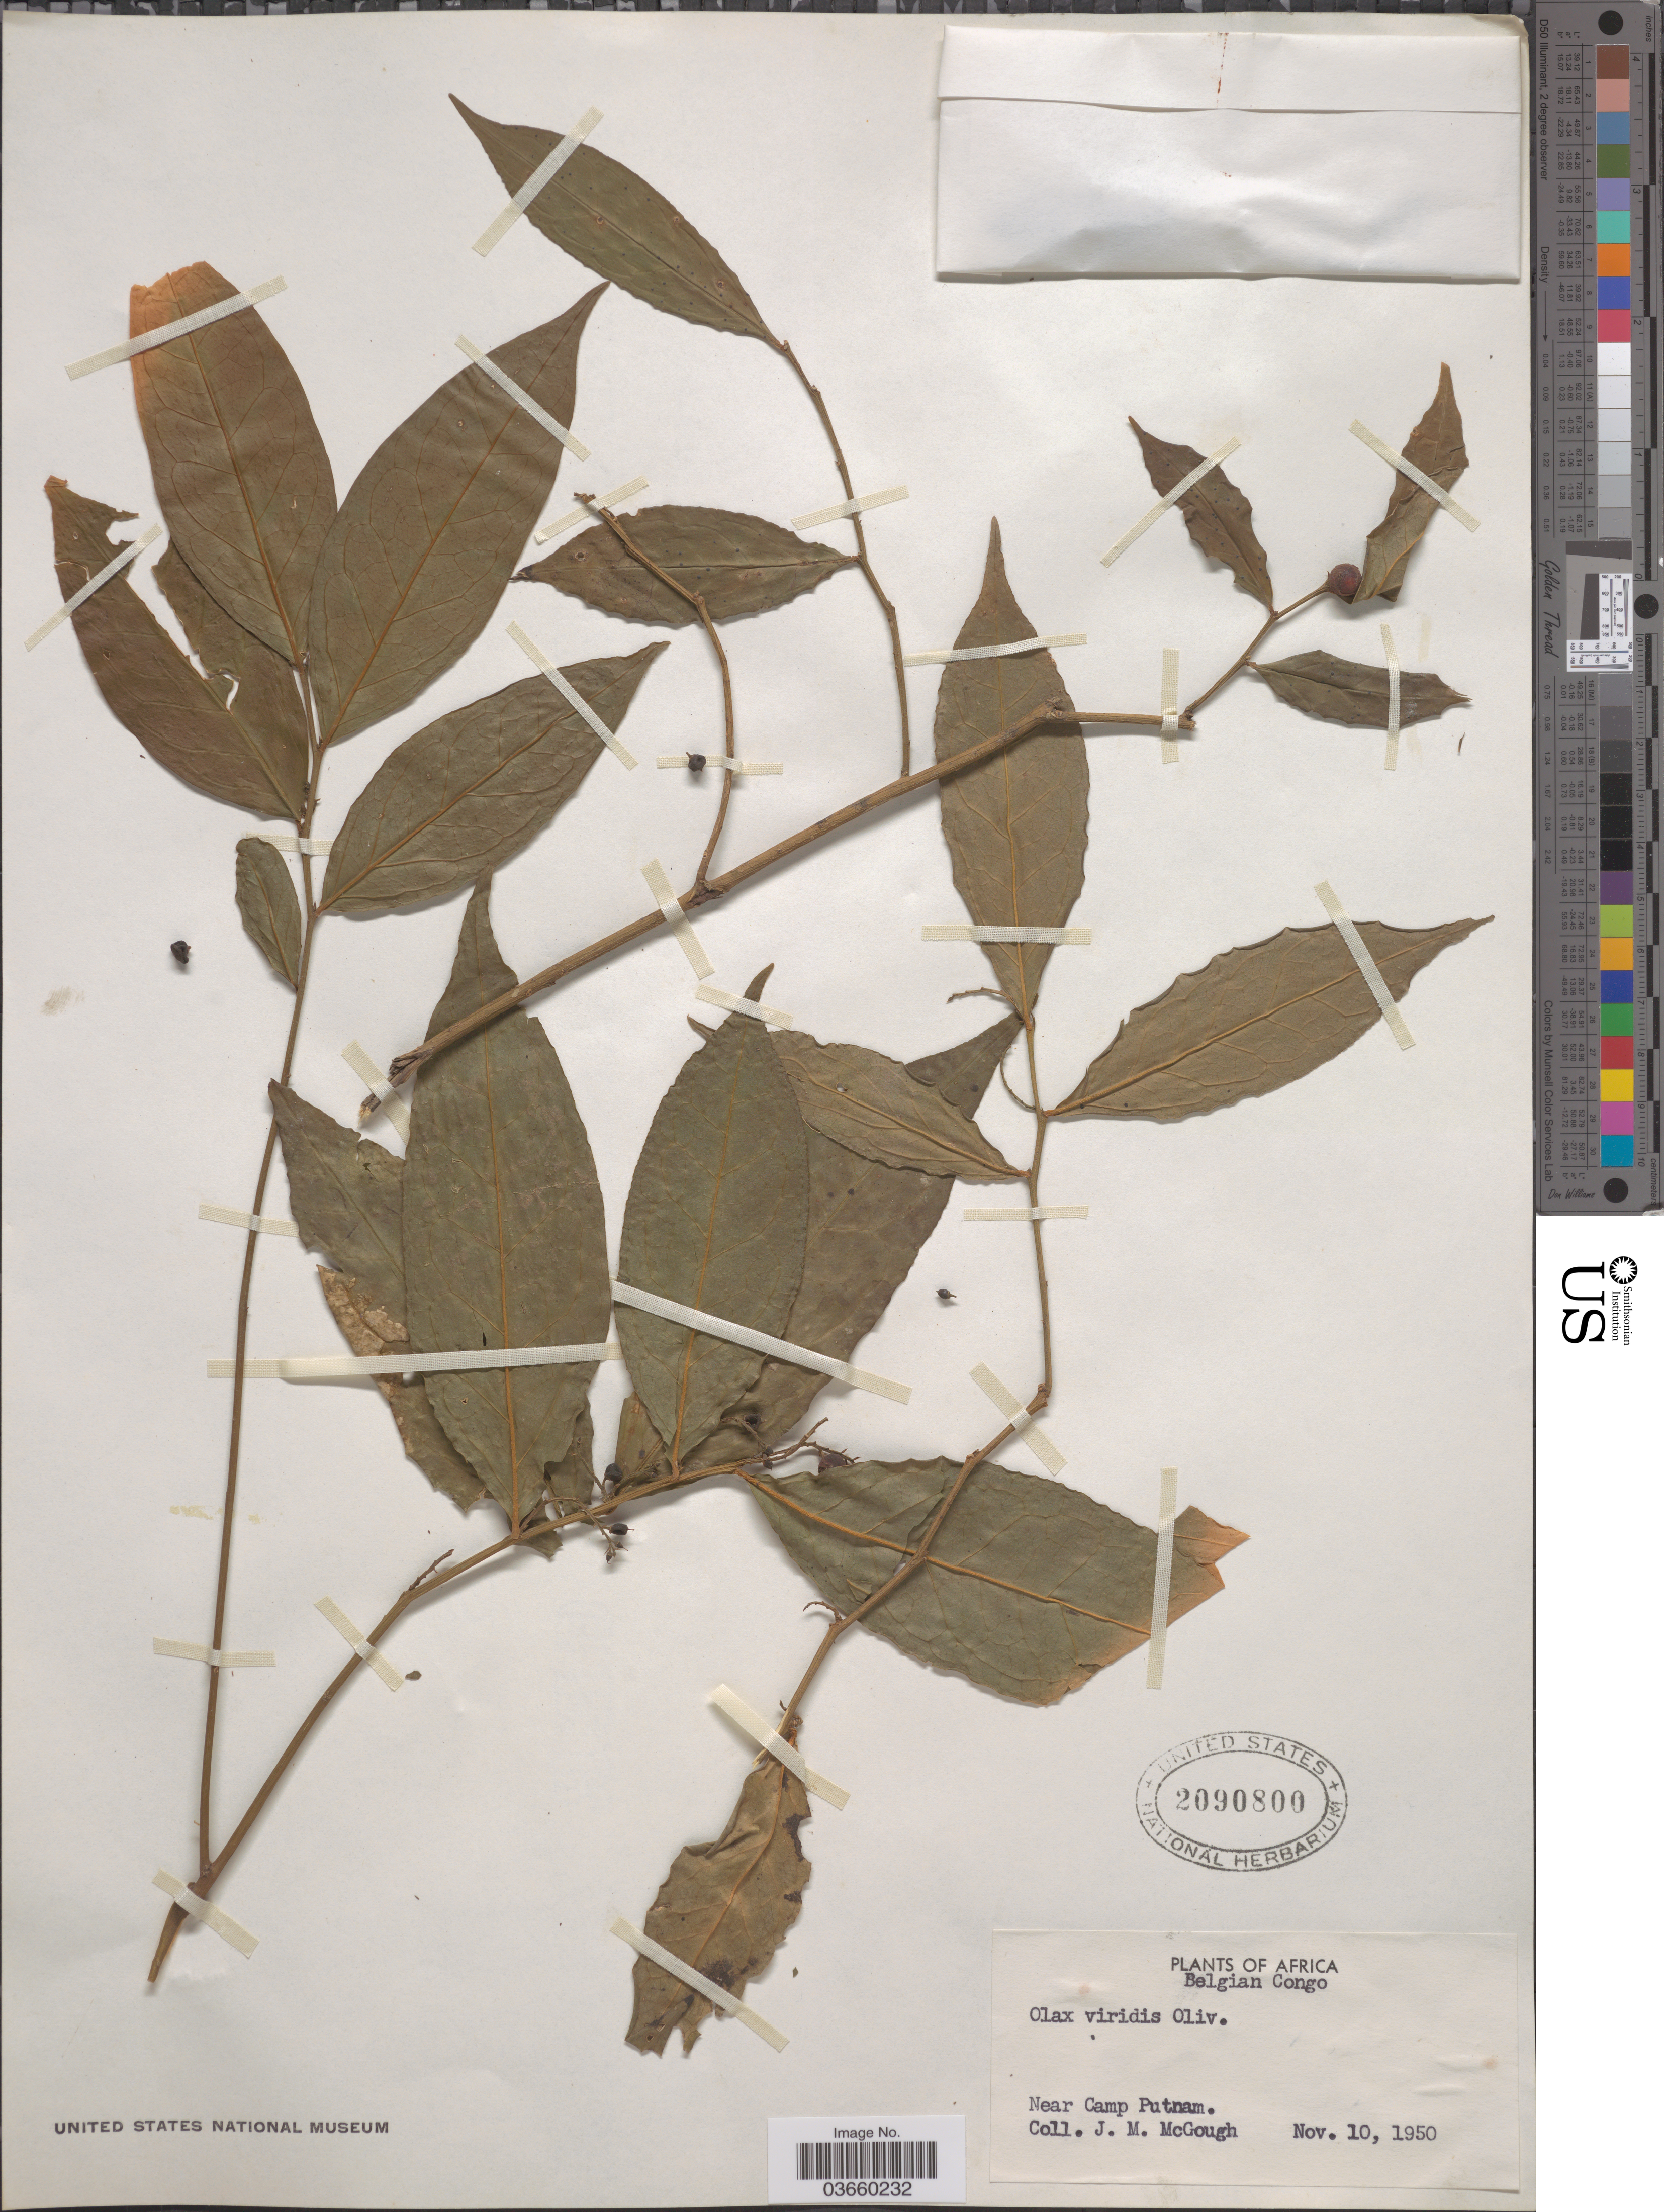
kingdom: Plantae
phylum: Tracheophyta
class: Magnoliopsida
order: Santalales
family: Olacaceae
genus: Olax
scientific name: Olax viridis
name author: Oliv.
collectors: J. Mcgough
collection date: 1950-11-10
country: Congo, Democratic Republic of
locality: Belgian Congo. Near Camp Putnam.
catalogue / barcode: US 2090800